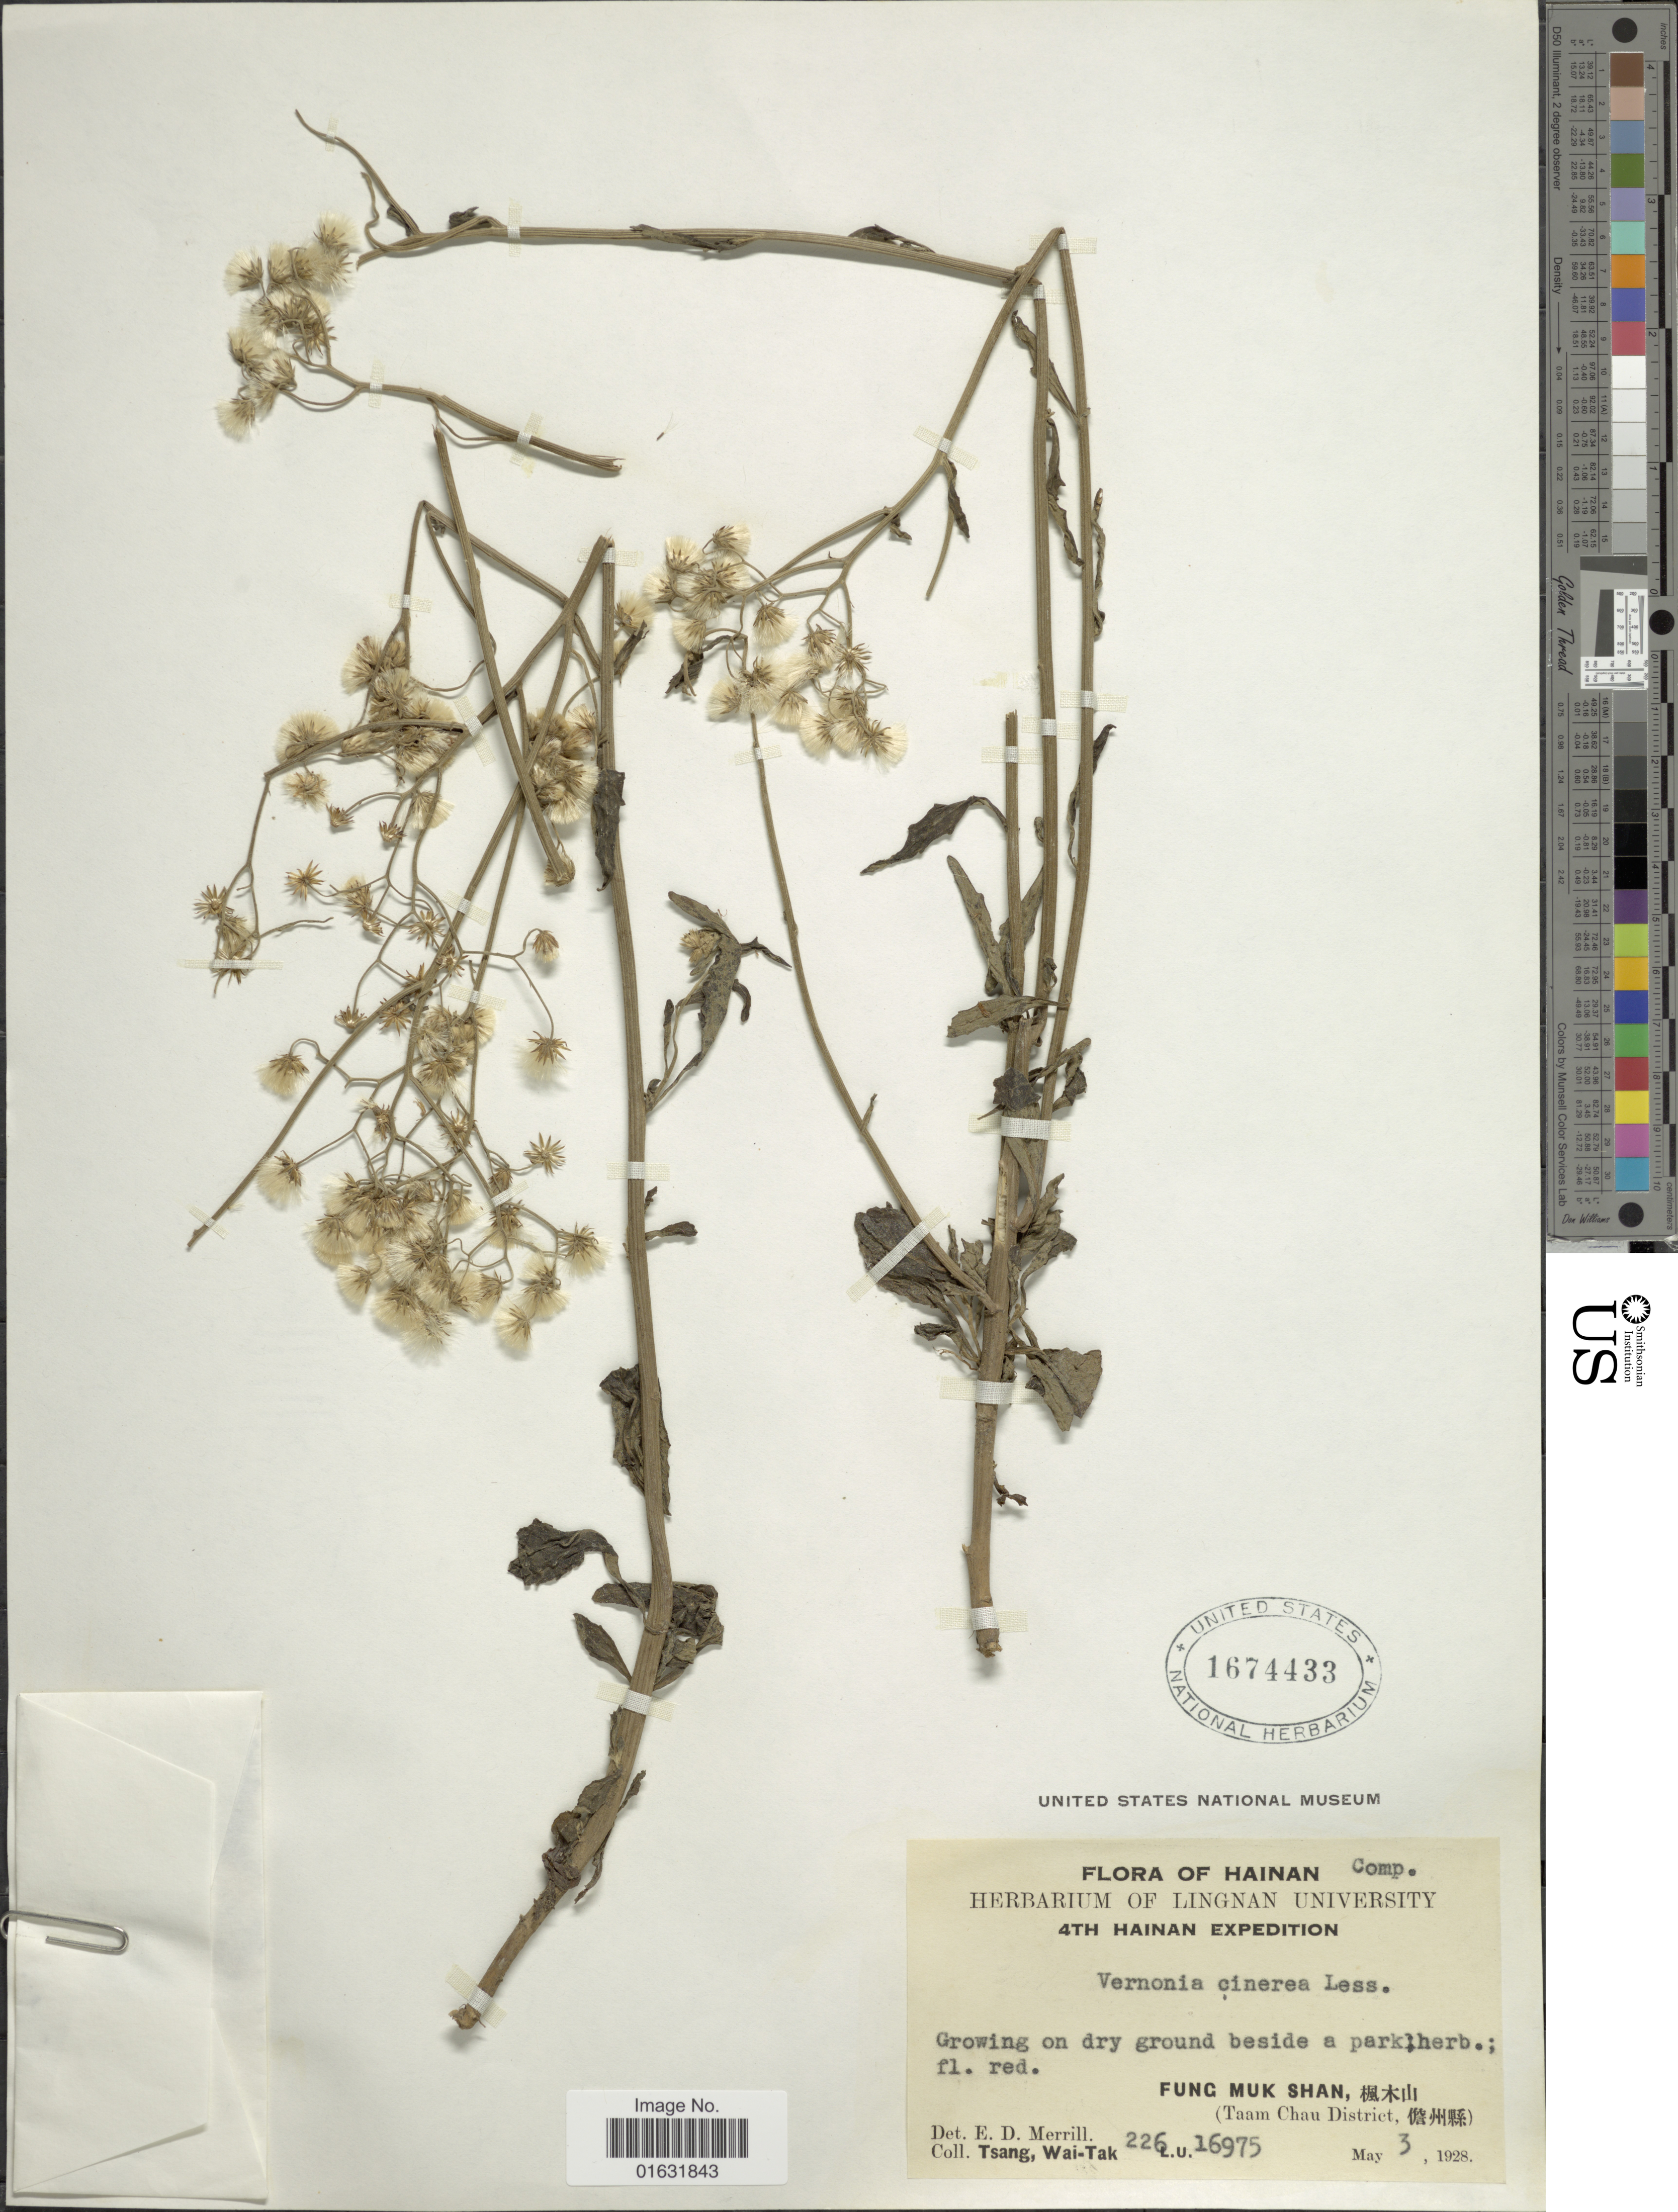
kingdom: Plantae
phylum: Tracheophyta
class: Magnoliopsida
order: Asterales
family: Asteraceae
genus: Cyanthillium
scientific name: Cyanthillium cinereum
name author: (L.) H. Rob.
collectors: W. T. Tsang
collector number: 226 L.U. 16975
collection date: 1928-05-03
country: China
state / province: Hainan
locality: Fung Muk Shan (Taam Chau District)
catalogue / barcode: US 1674433